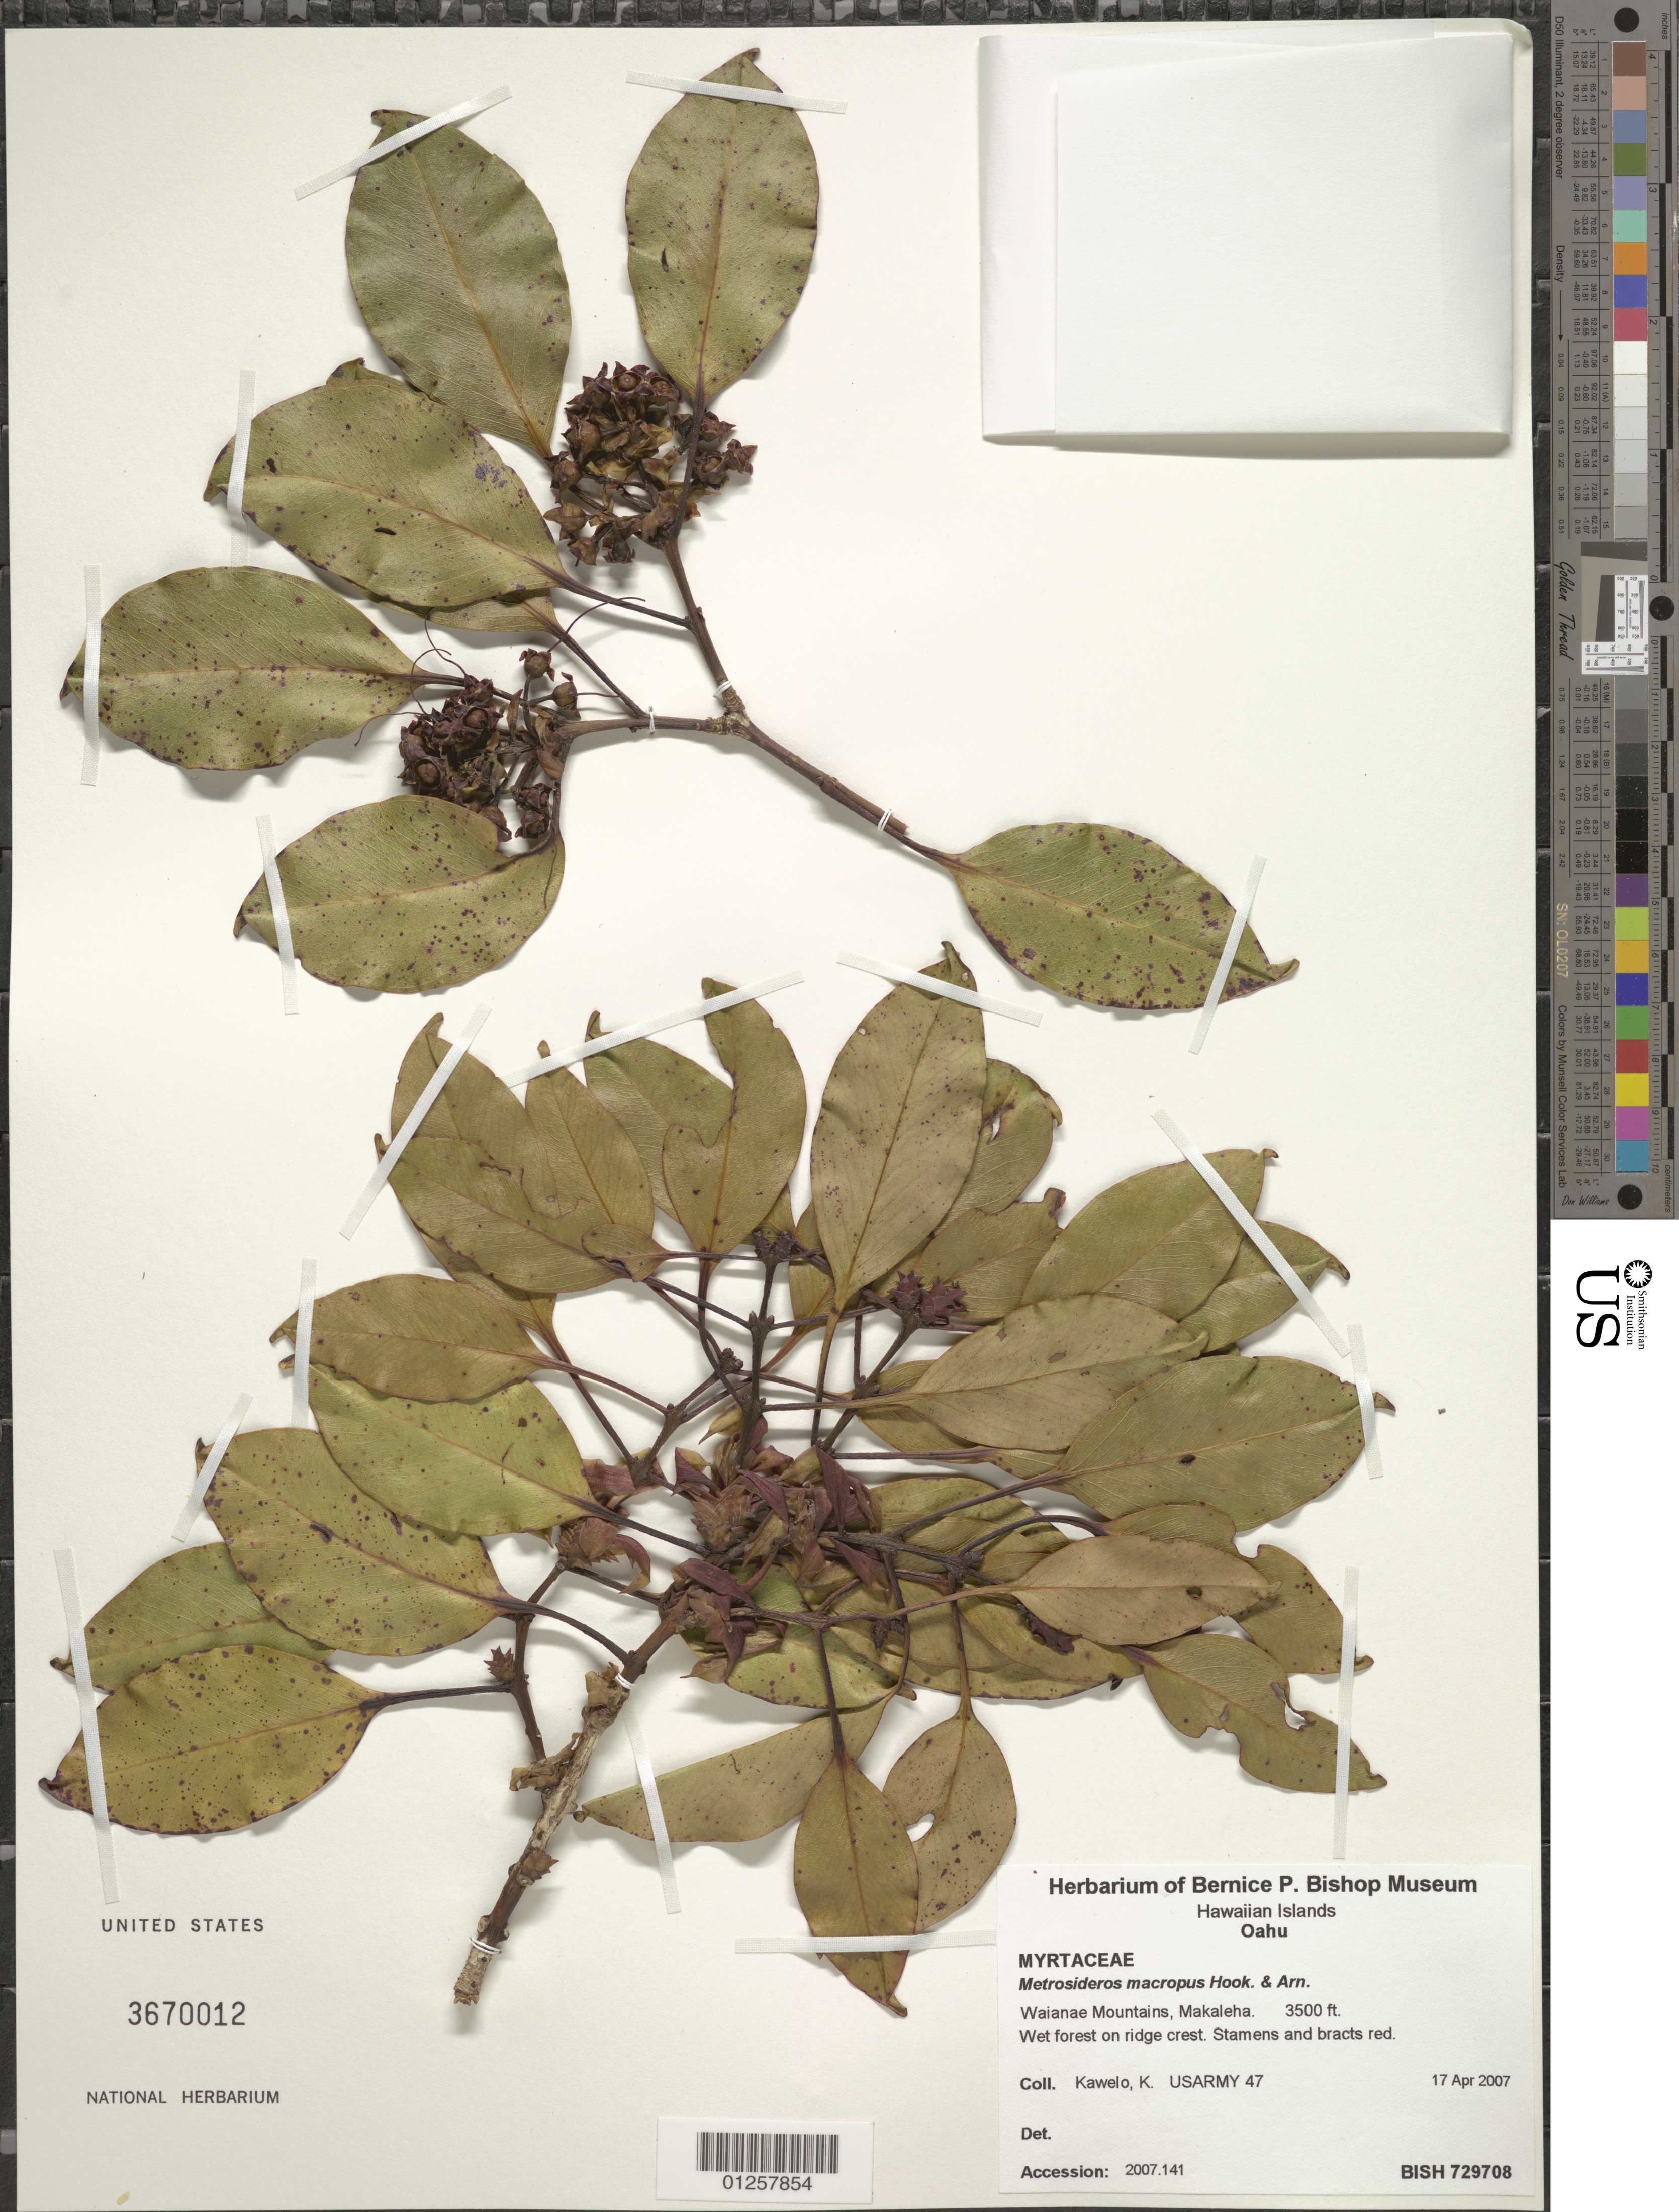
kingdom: Plantae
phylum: Tracheophyta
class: Magnoliopsida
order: Myrtales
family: Myrtaceae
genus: Metrosideros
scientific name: Metrosideros macropus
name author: Hook. & Arn.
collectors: K. Kawelo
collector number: USARMY 47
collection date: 2007-04-17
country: United States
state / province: Hawaii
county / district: Honolulu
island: Oahu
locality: Waianae Mts., Makaleha.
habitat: Wet forest on ridge crest.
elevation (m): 1067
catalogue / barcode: US 3670012